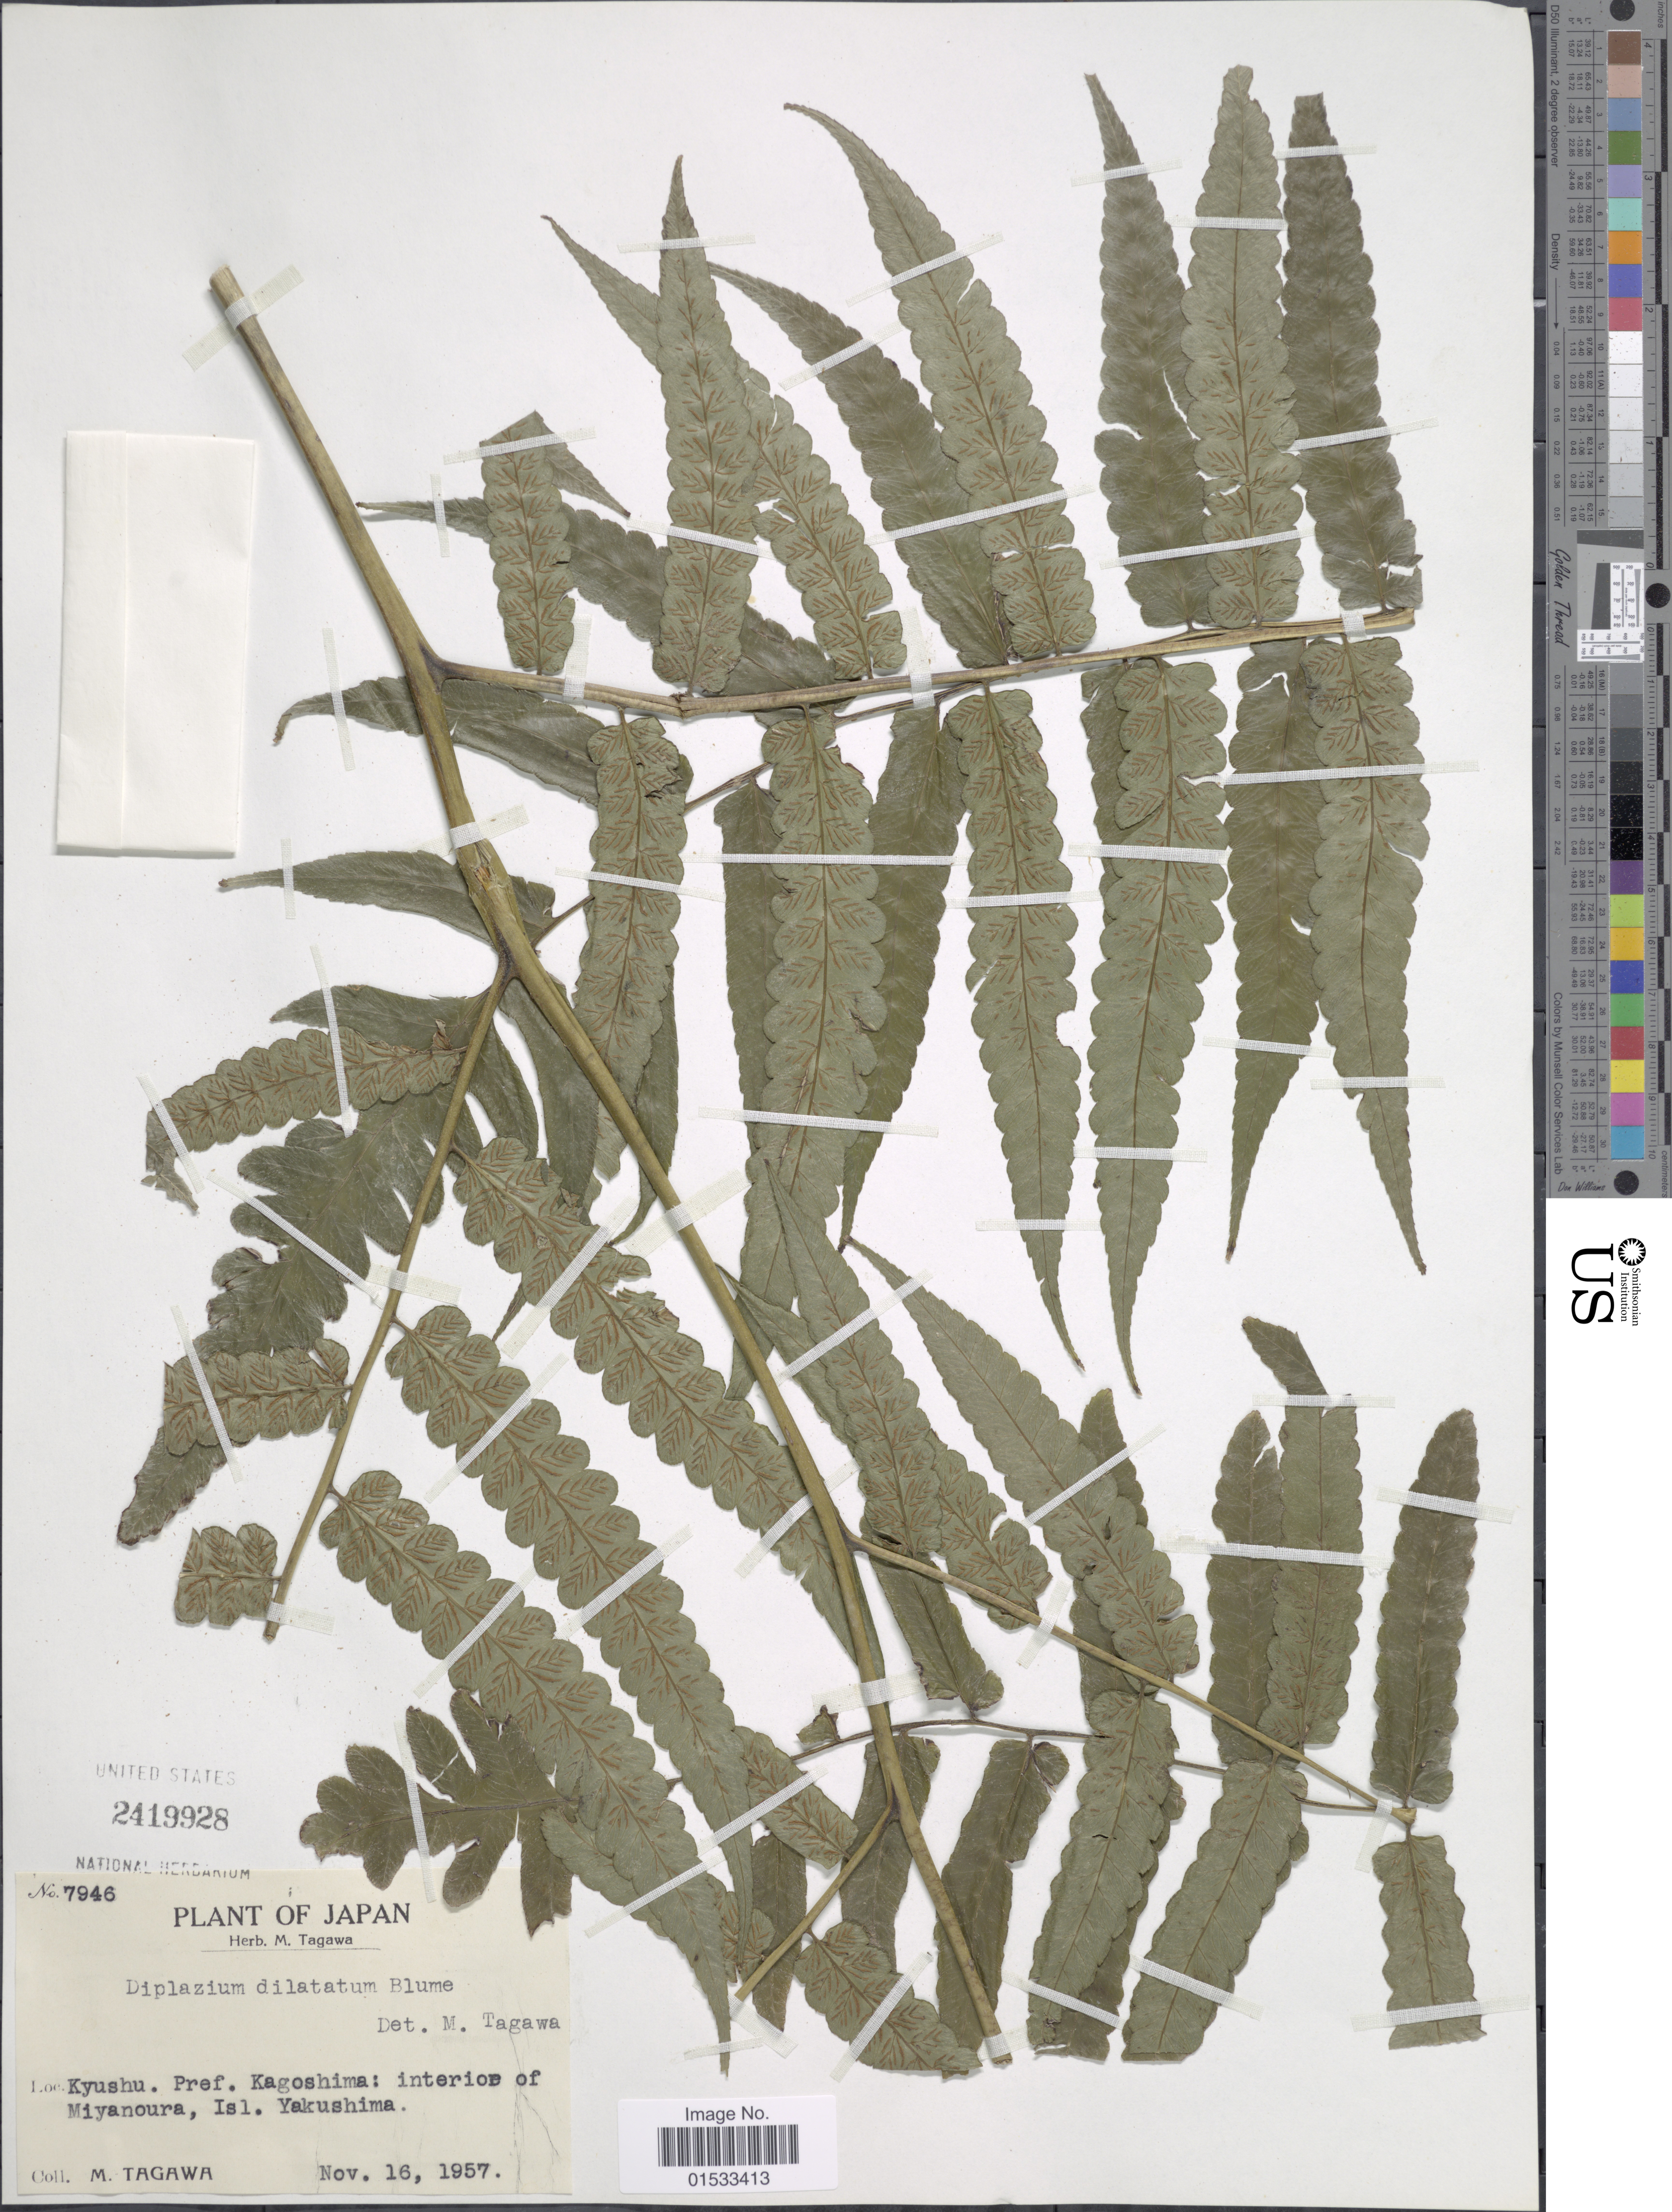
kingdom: Plantae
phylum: Tracheophyta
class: Polypodiopsida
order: Polypodiales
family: Athyriaceae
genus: Diplazium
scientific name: Diplazium dilatatum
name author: Blume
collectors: M. Tagawa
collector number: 7946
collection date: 1957-11-16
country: Japan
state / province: Kagosima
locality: Kyushu, Kagoshima: interior of Miyanoura, Isl. Yakushima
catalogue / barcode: US 2419928